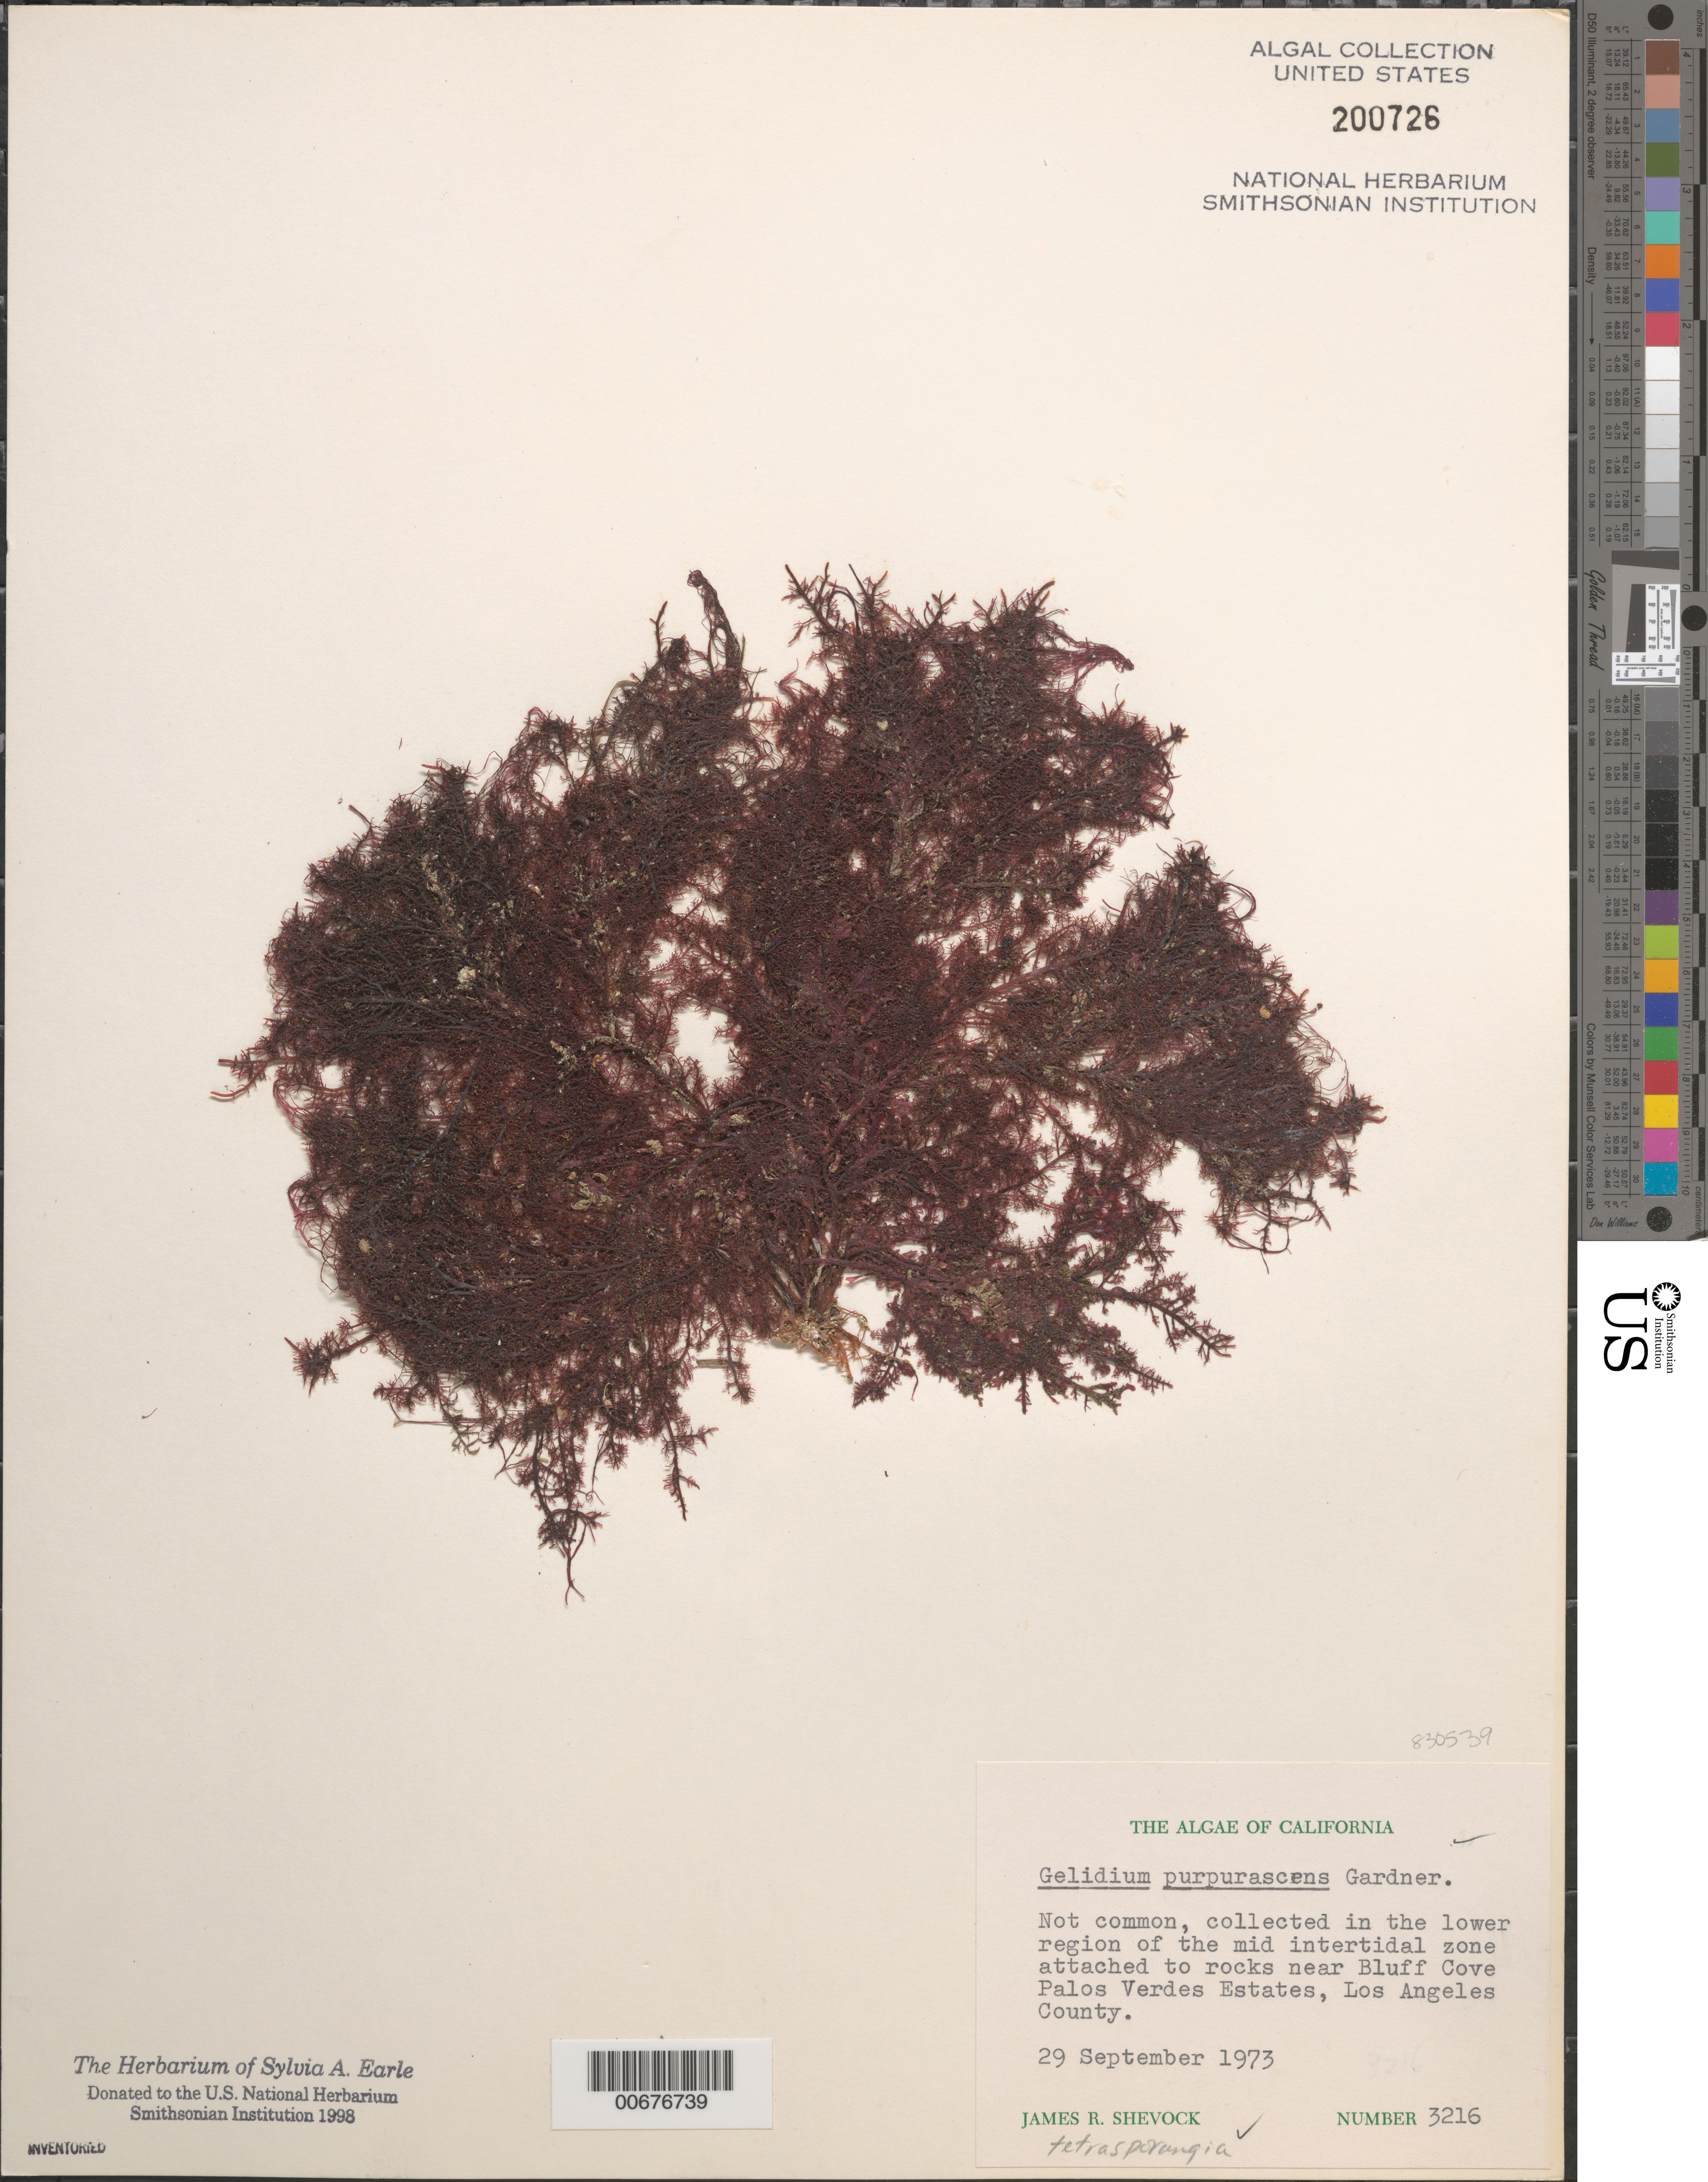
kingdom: Plantae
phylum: Rhodophyta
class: Florideophyceae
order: Gelidiales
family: Gelidiaceae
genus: Gelidium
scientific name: Gelidium purpurascens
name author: N.L. Gardner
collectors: J. R. Shevock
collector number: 3216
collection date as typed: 29 Sep 1973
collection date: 1973-09-29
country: United States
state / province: California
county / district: Los Angeles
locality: Palos Verdes Estates, near Bluff Cove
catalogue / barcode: US 200726